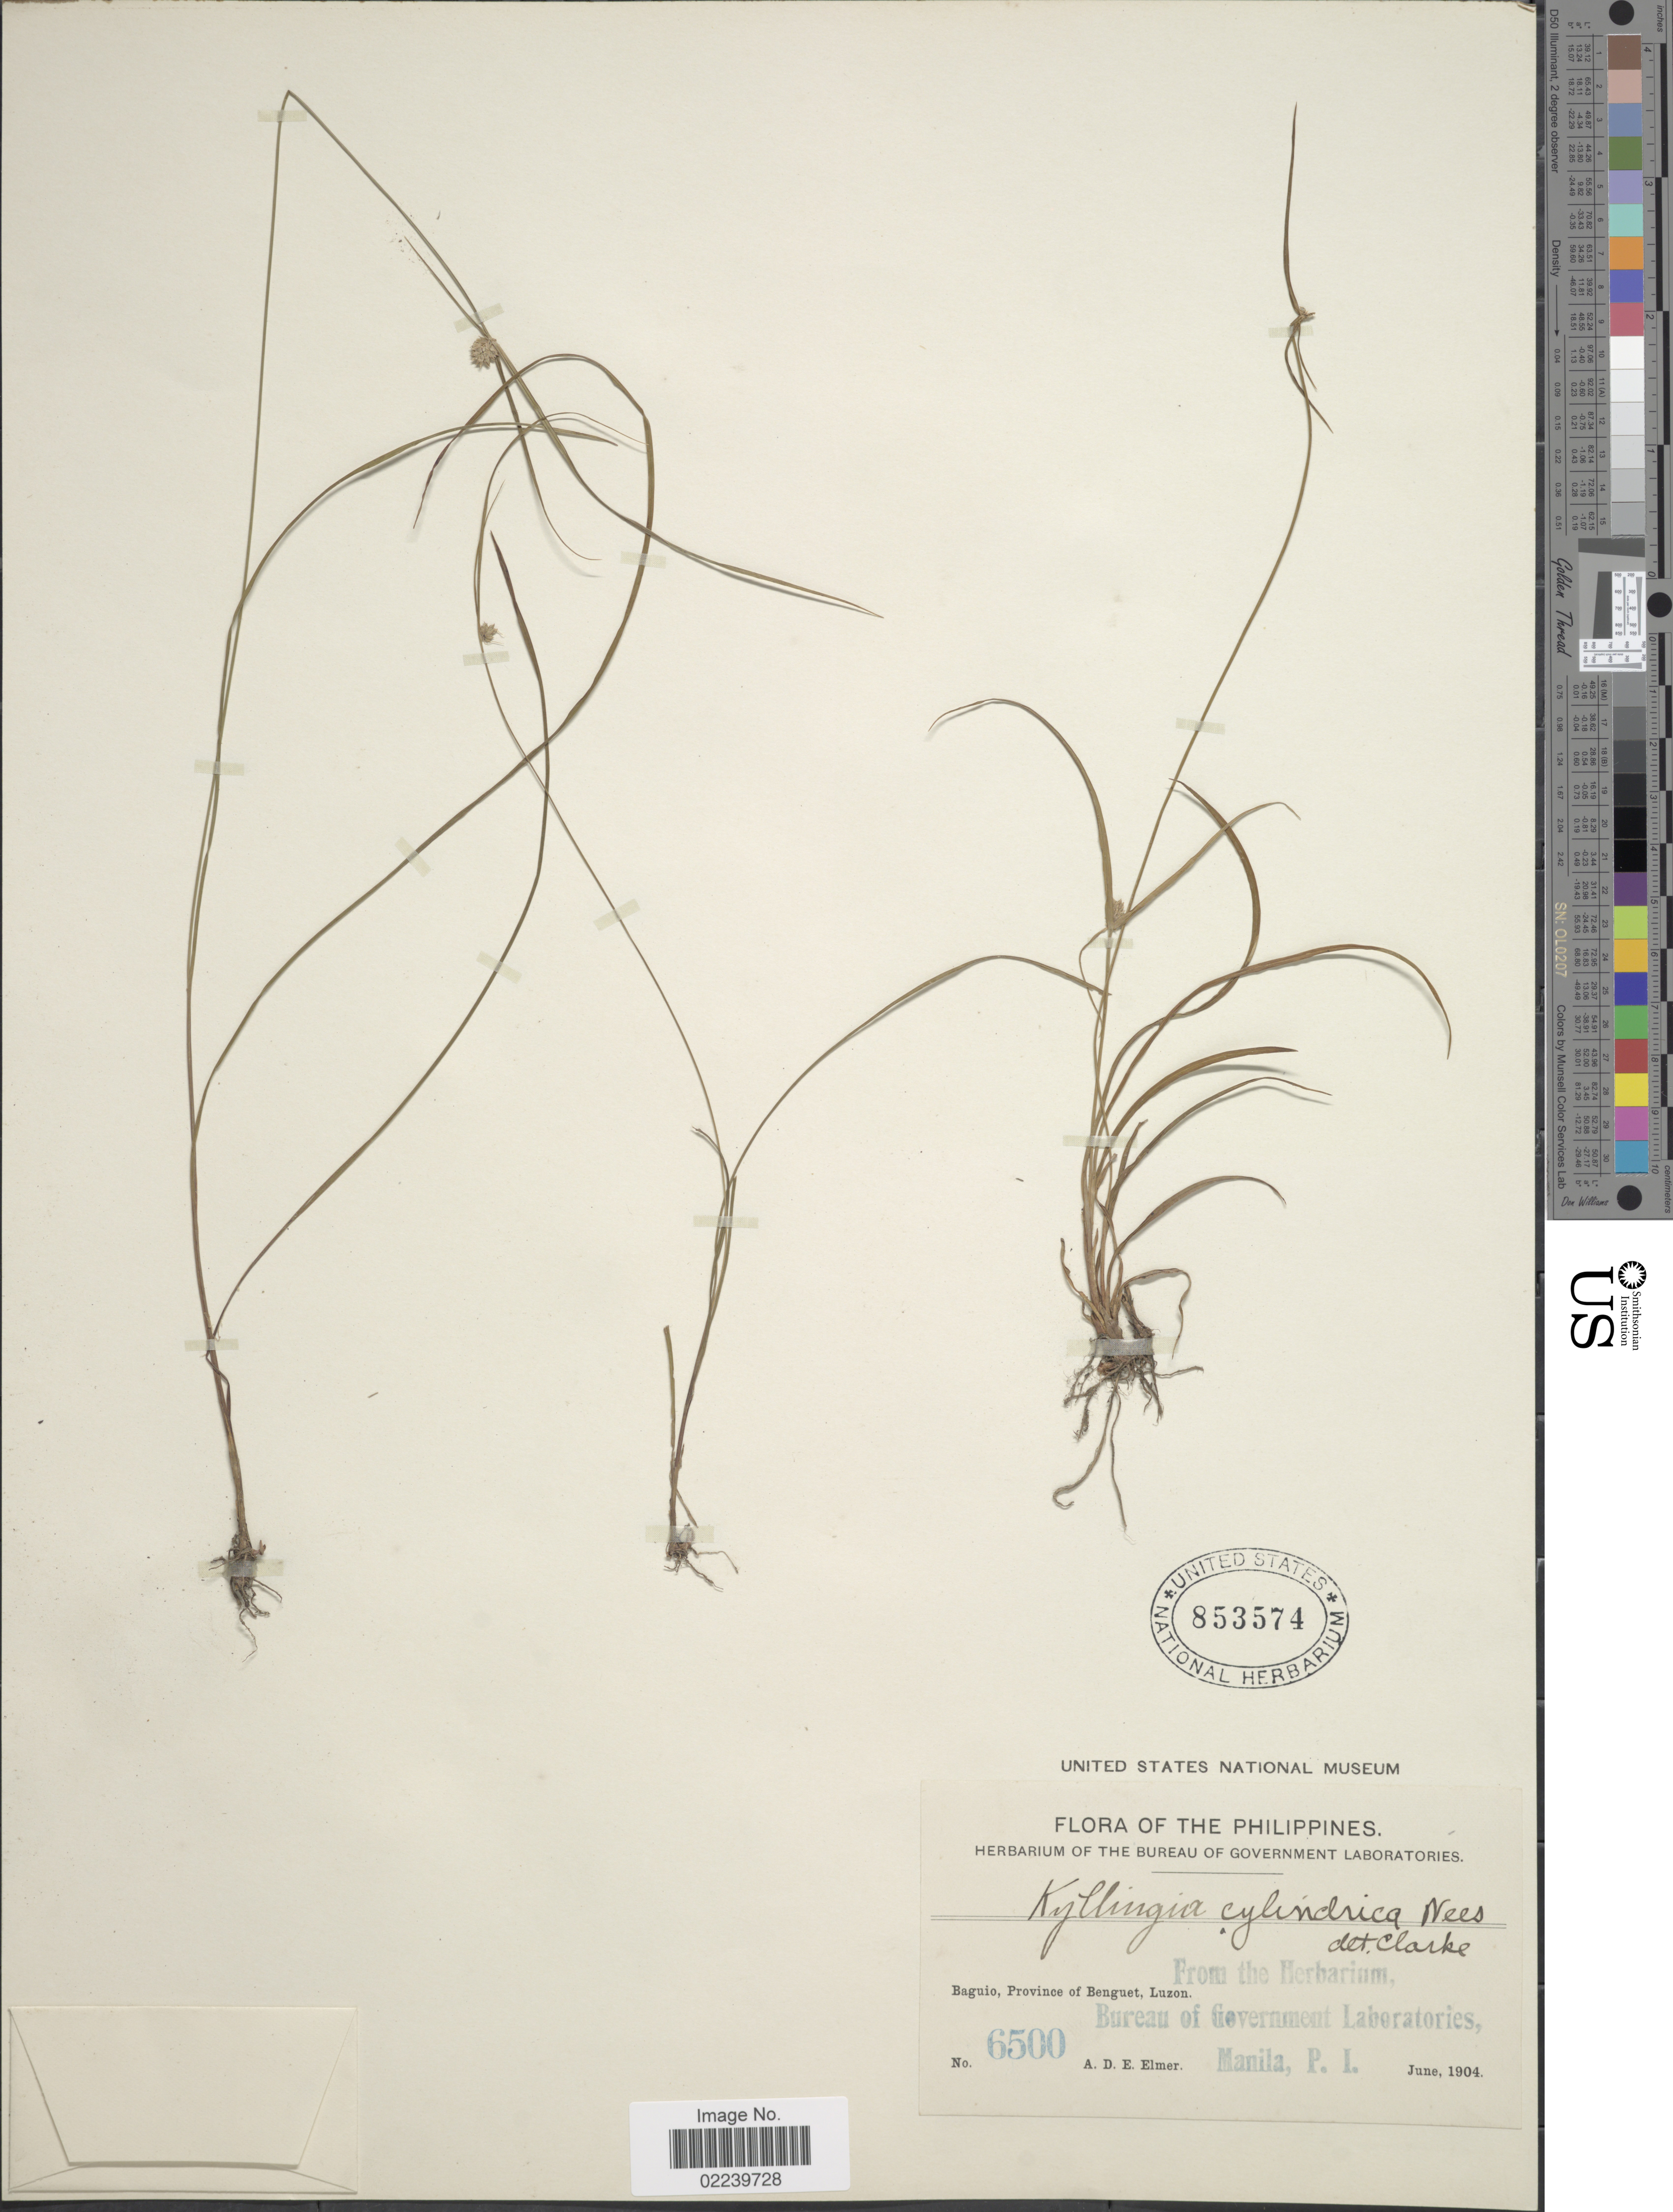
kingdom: Plantae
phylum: Tracheophyta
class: Liliopsida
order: Poales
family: Cyperaceae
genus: Cyperus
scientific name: Cyperus sesquiflorus subsp. cylindricus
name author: (Nees) T. Koyama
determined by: Strong, M. T., (US), Smithsonian Institution - National Museum of Natural History (UNITED STATES)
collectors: A. D. E. Elmer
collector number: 6500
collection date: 1904-06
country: Philippines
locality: Baguio, Province of Benguet, Luzon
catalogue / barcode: US 853574